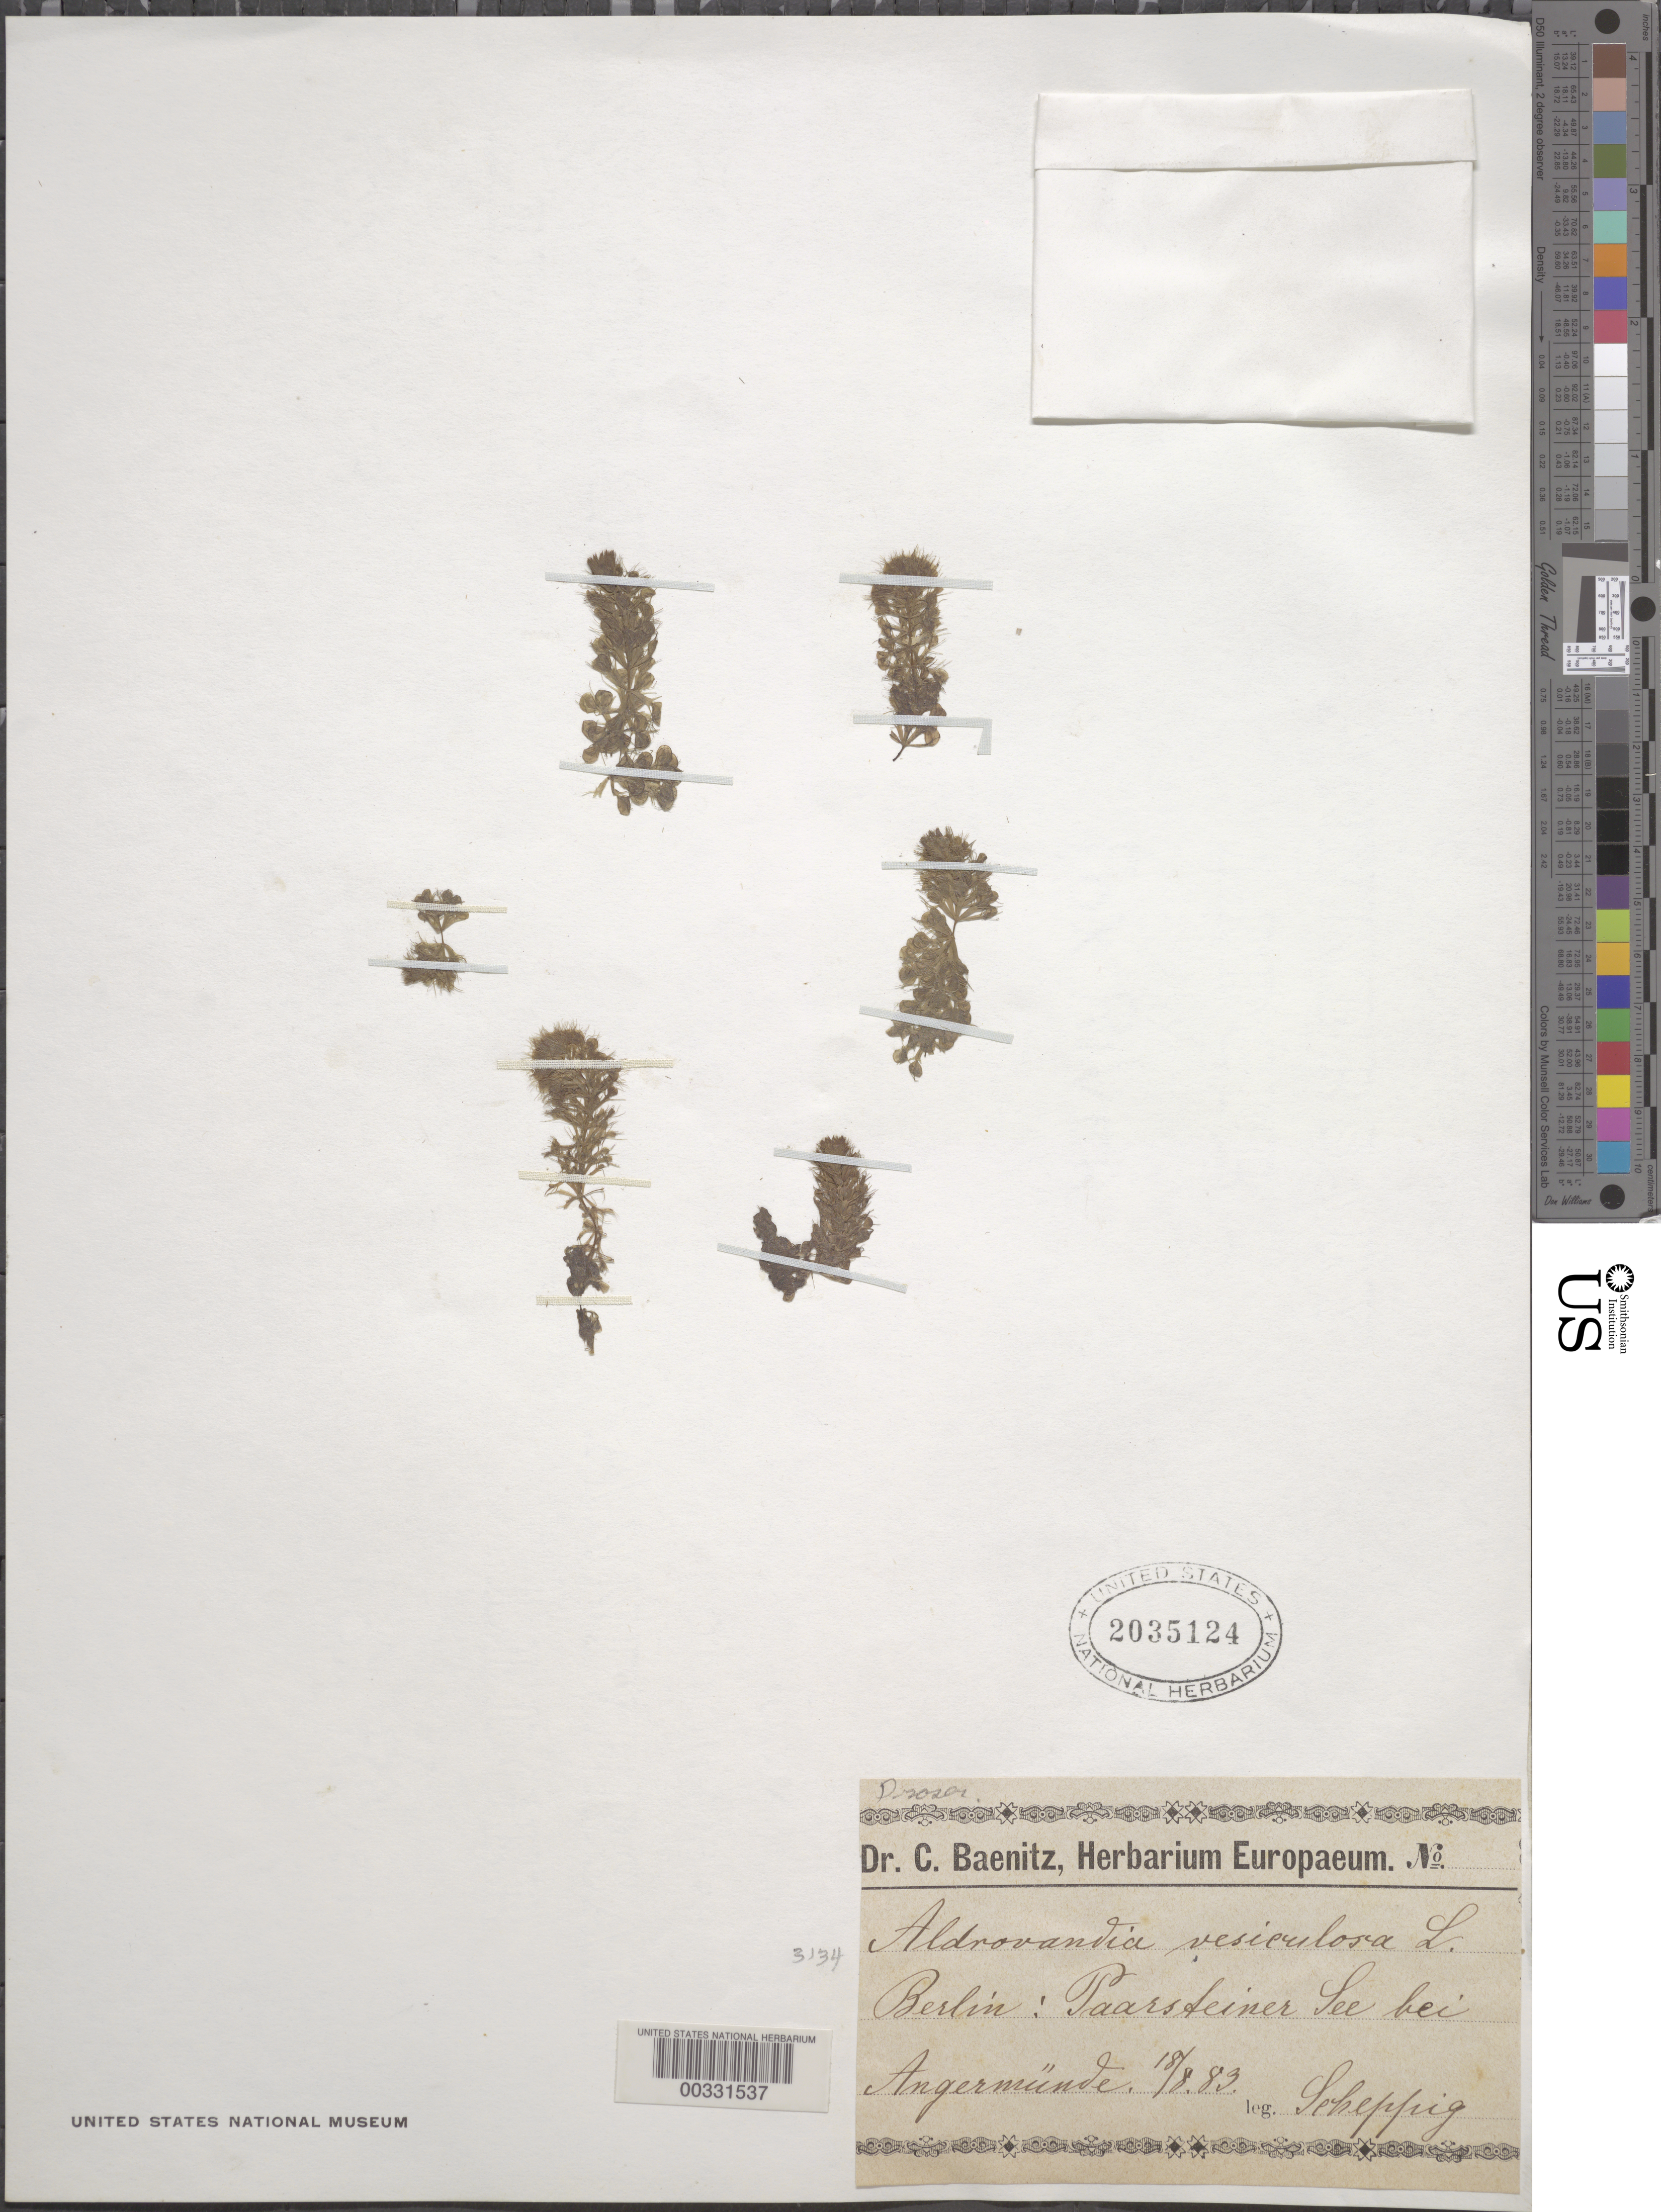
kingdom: Plantae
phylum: Tracheophyta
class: Magnoliopsida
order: Caryophyllales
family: Droseraceae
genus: Aldrovanda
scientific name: Aldrovanda vesiculosa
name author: L.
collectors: C. Scheppig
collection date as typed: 18 Aug 1883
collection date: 1883-08-18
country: Germany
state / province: Brandenburg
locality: Frankfurt district, angermunde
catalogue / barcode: US 2035124